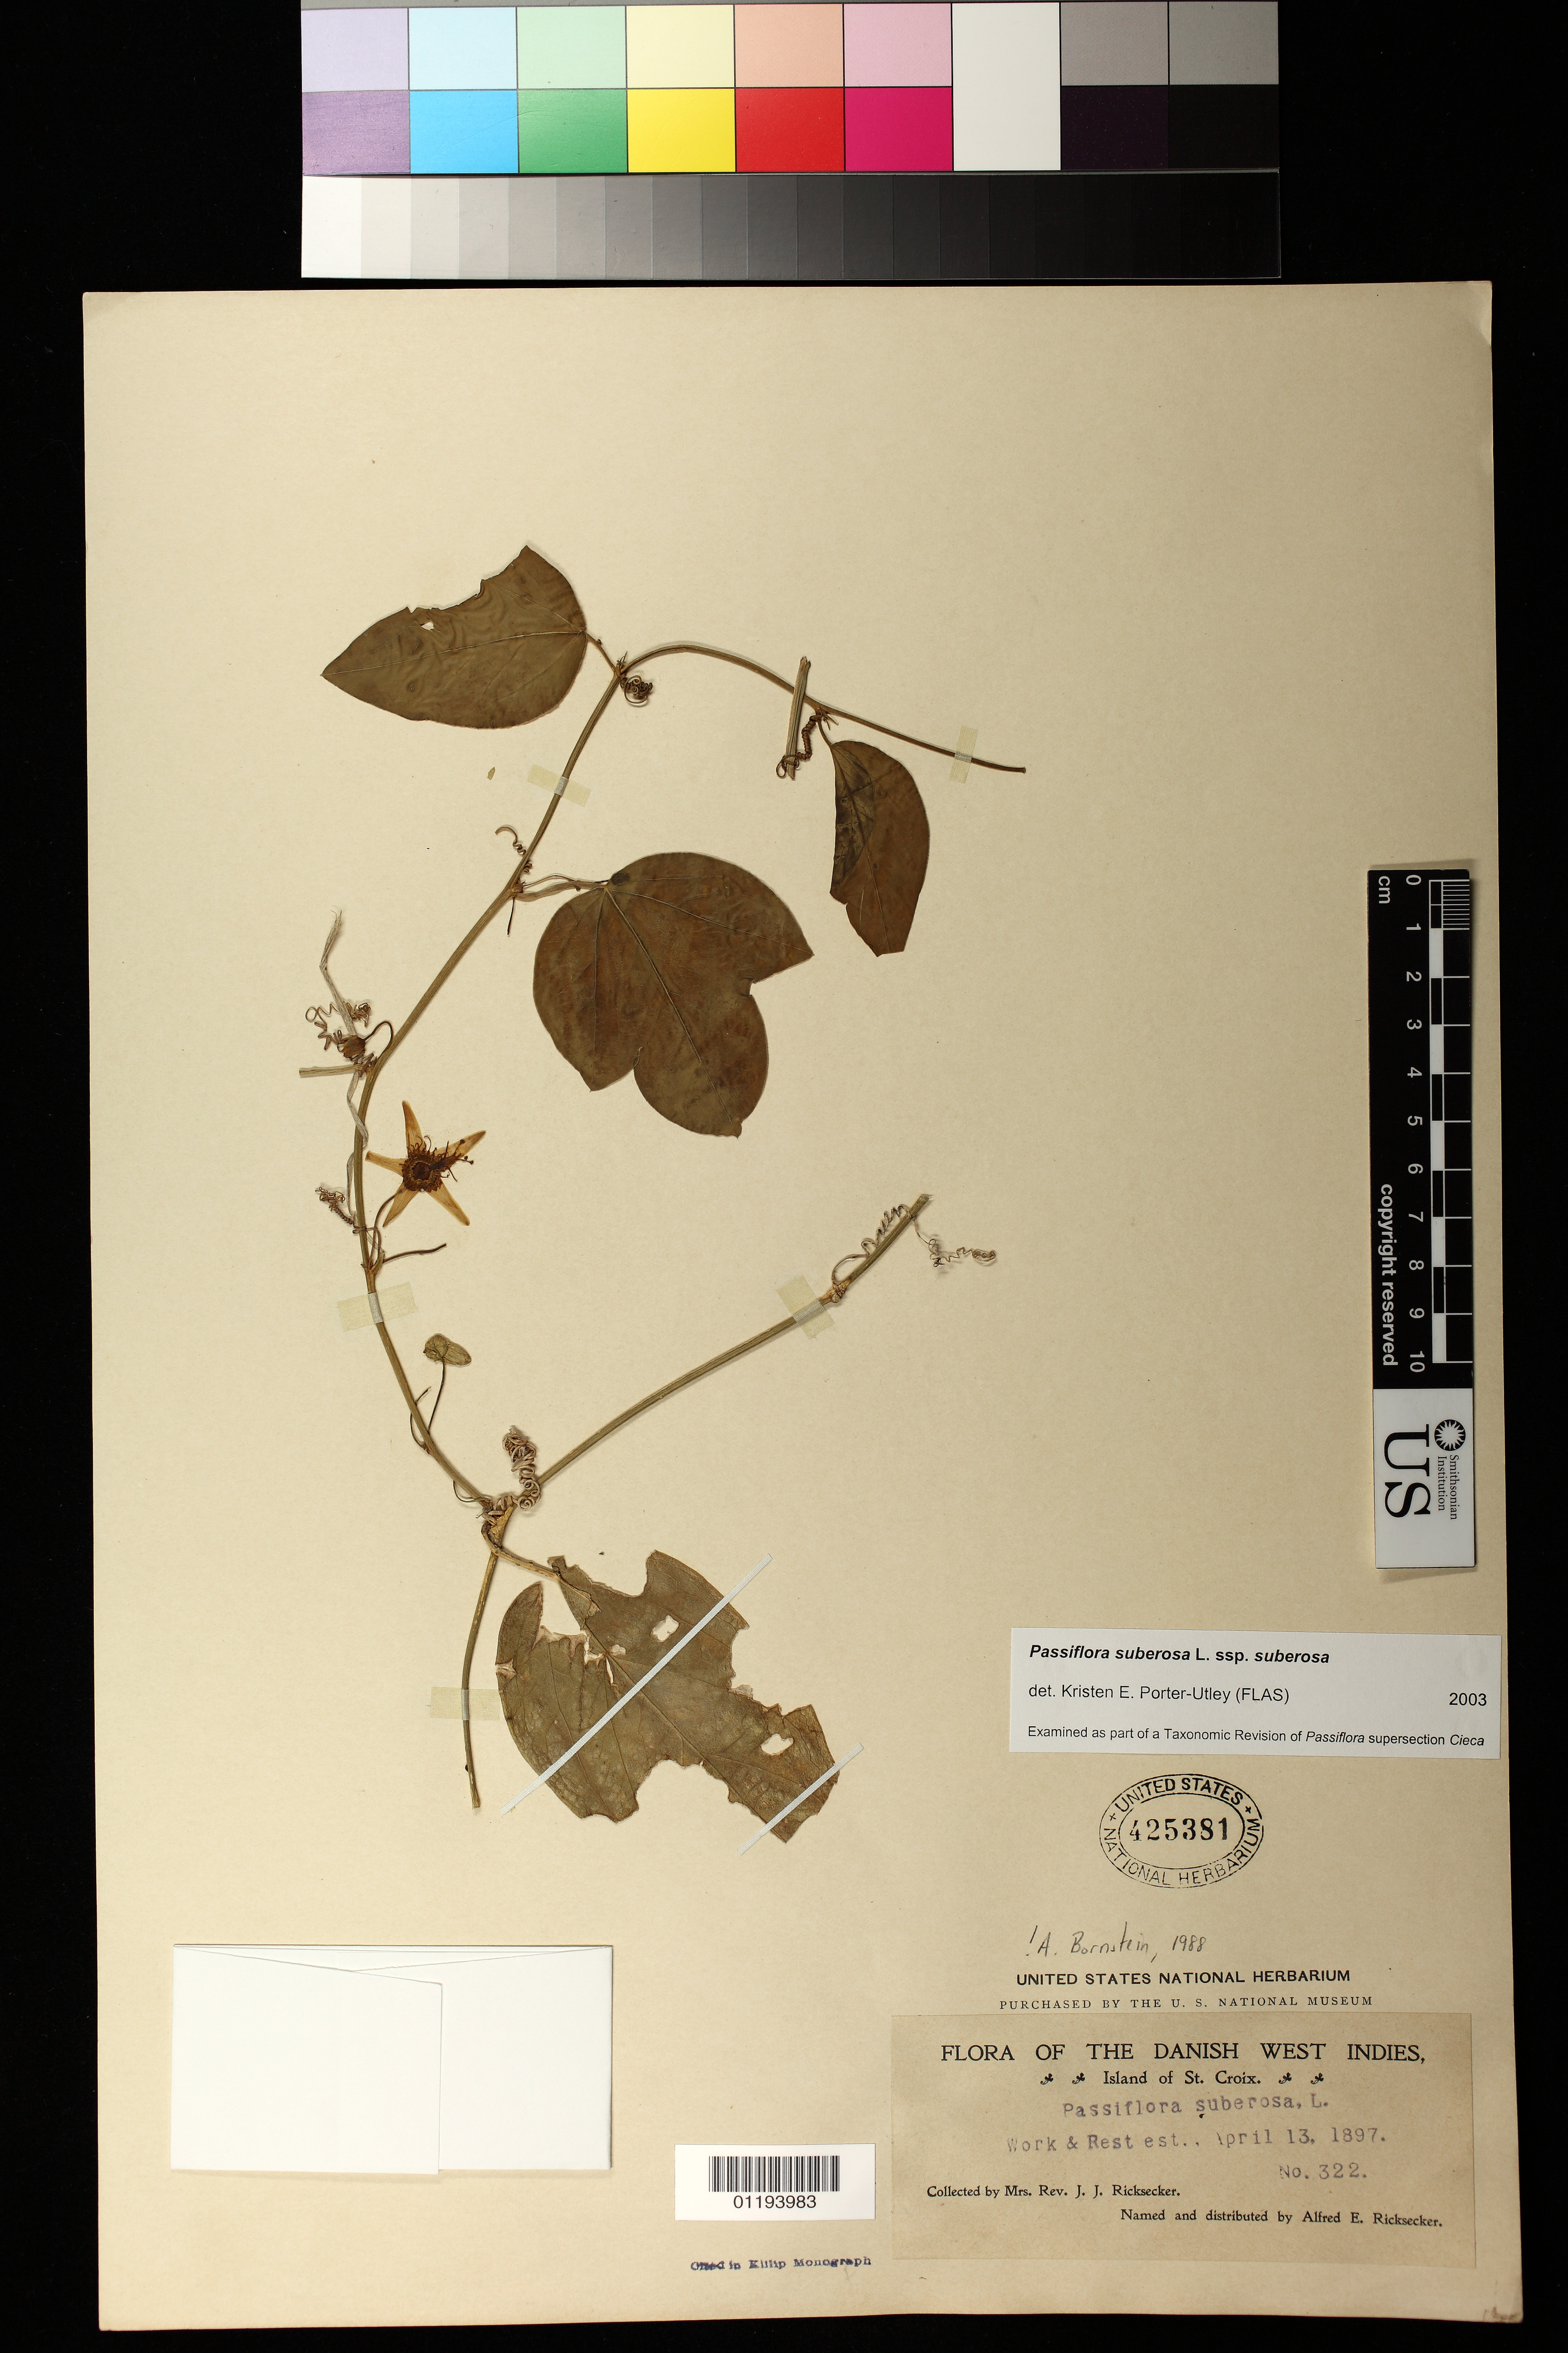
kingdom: Plantae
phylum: Tracheophyta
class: Magnoliopsida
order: Malpighiales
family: Passifloraceae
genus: Passiflora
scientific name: Passiflora suberosa subsp. suberosa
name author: L.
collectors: Mrs. J. J. Ricksecker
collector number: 322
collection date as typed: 1897 Apr 13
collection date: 1897-04-13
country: U.S. Virgin Islands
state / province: Saint Croix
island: St. Croix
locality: U.S. Virgin Islands: Work & Rest est.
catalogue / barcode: US 425381